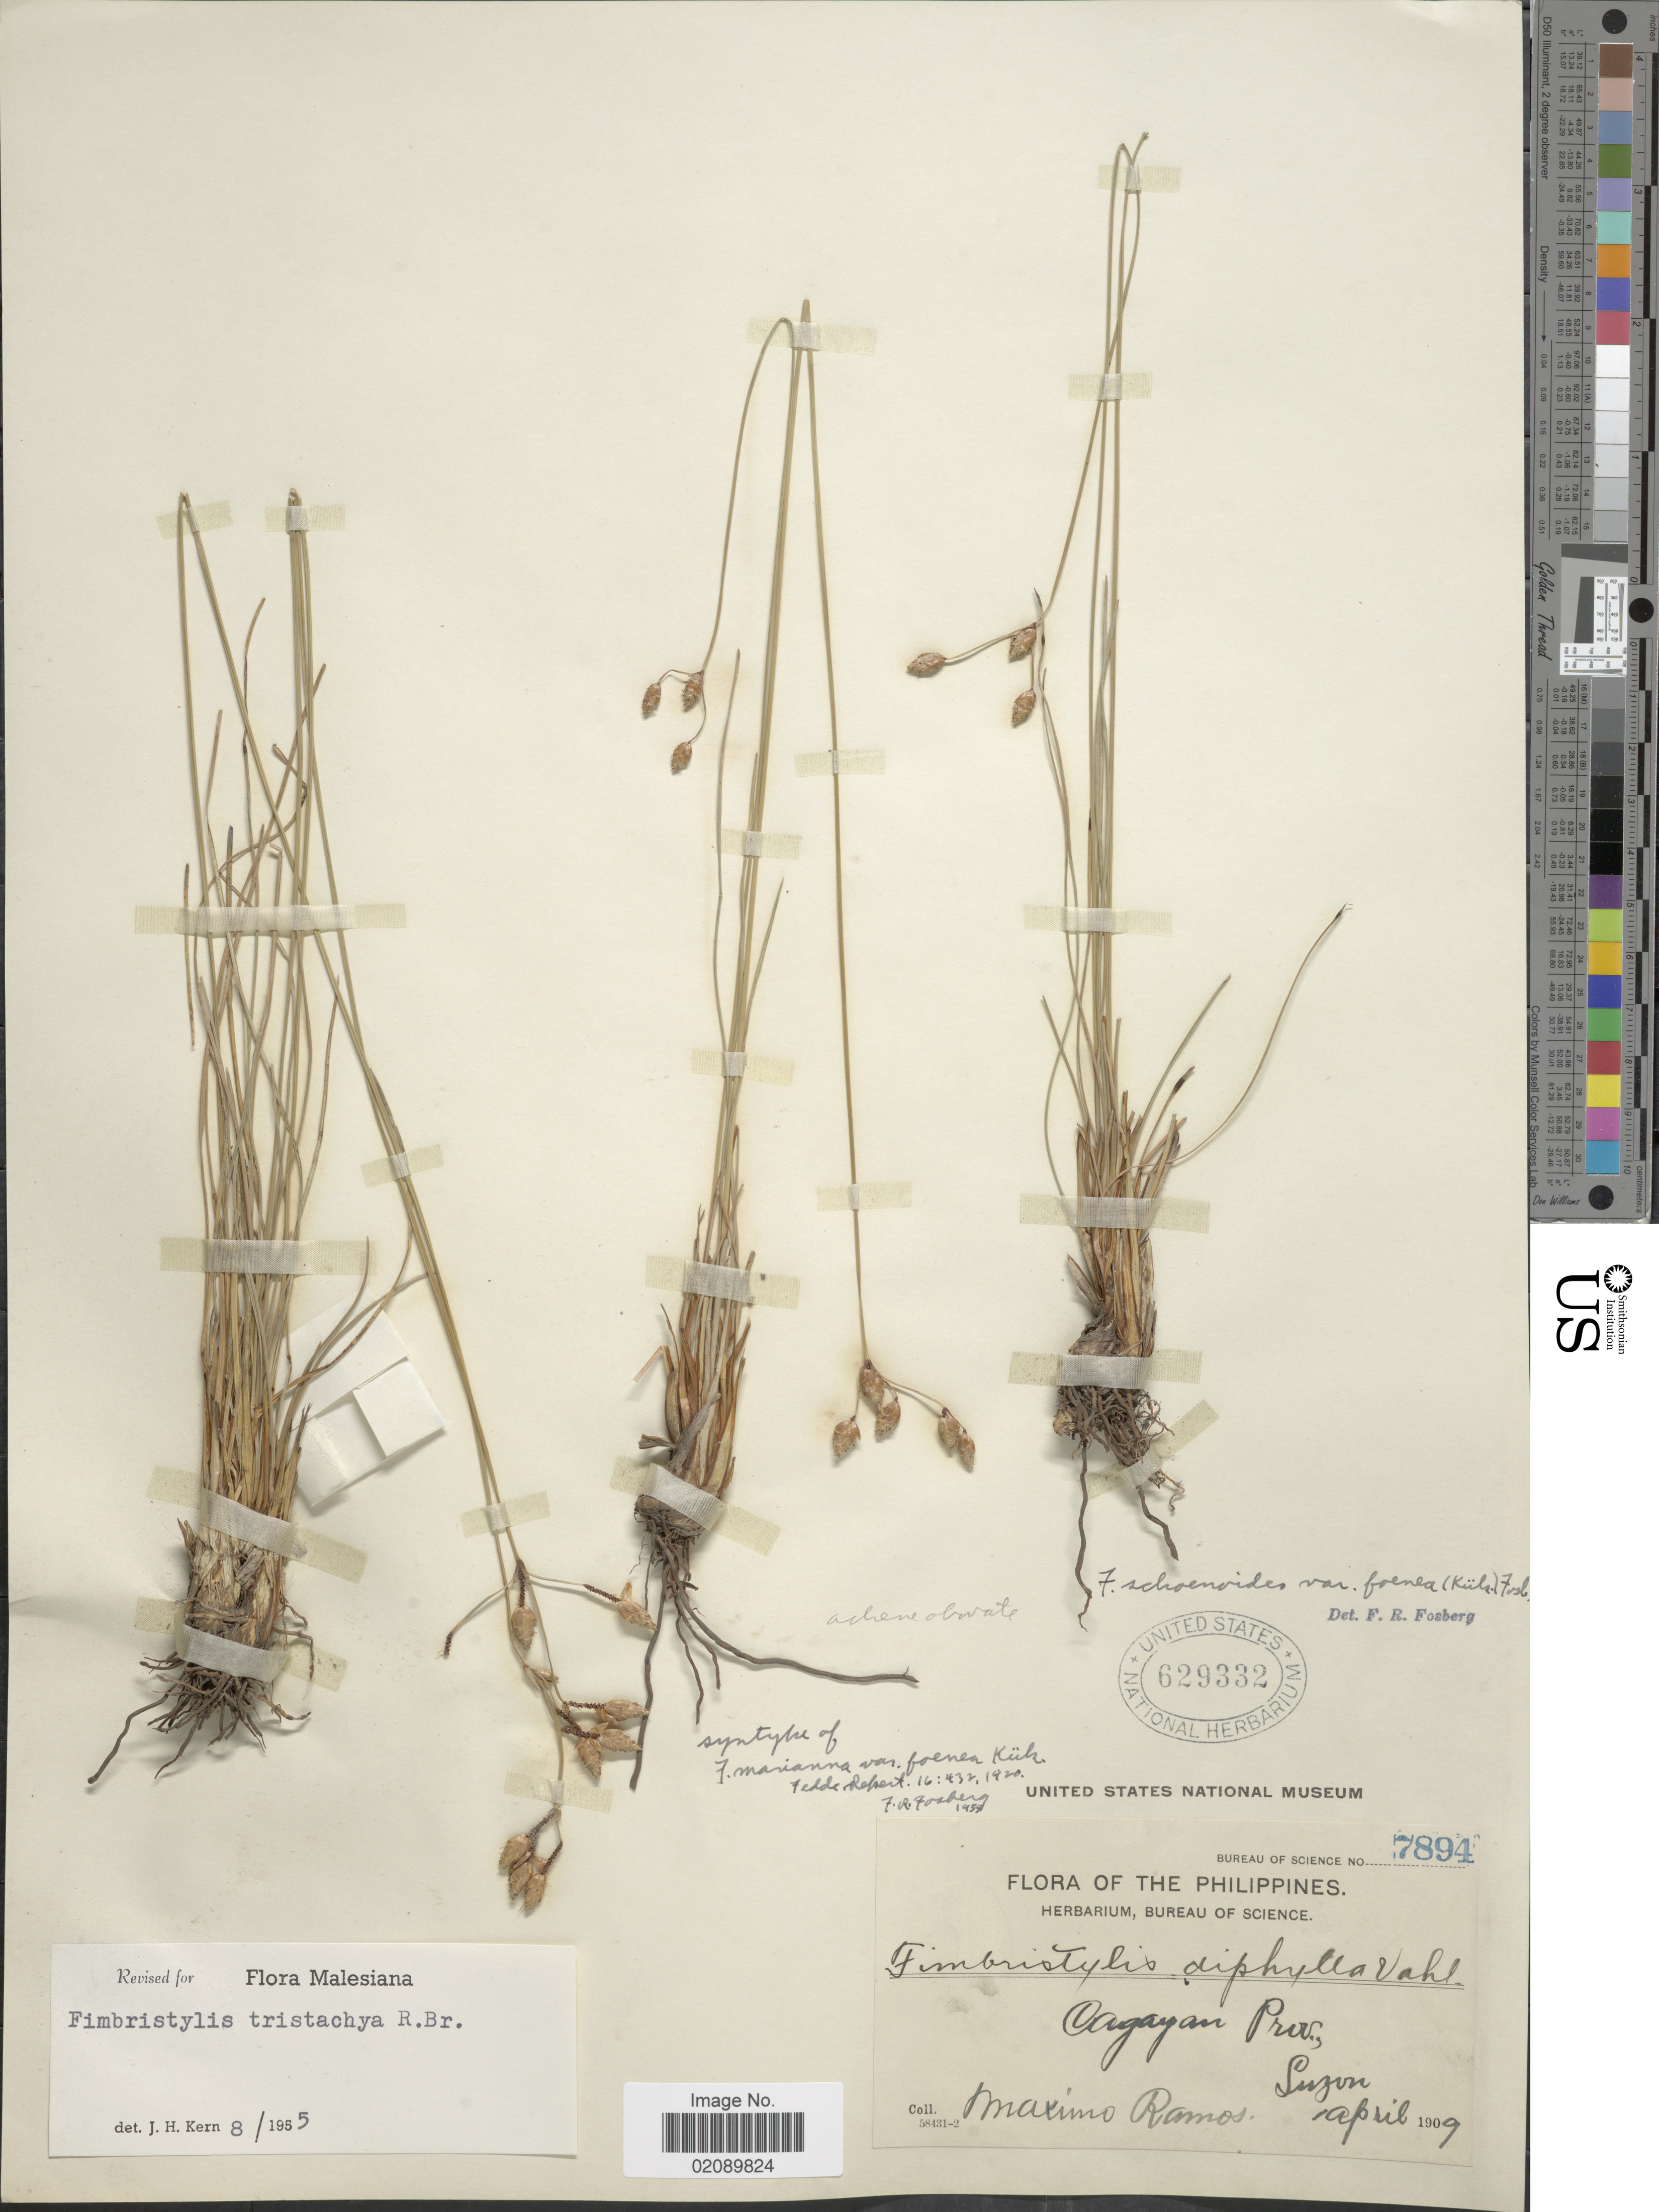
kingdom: Plantae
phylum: Tracheophyta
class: Liliopsida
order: Poales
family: Cyperaceae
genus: Fimbristylis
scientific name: Fimbristylis schoenoides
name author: (Retz.) Vahl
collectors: M. Ramos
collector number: Bureau of Science 7894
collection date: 1909-04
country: Philippines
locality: Cagayan Prov., Luzon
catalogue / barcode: US 629332